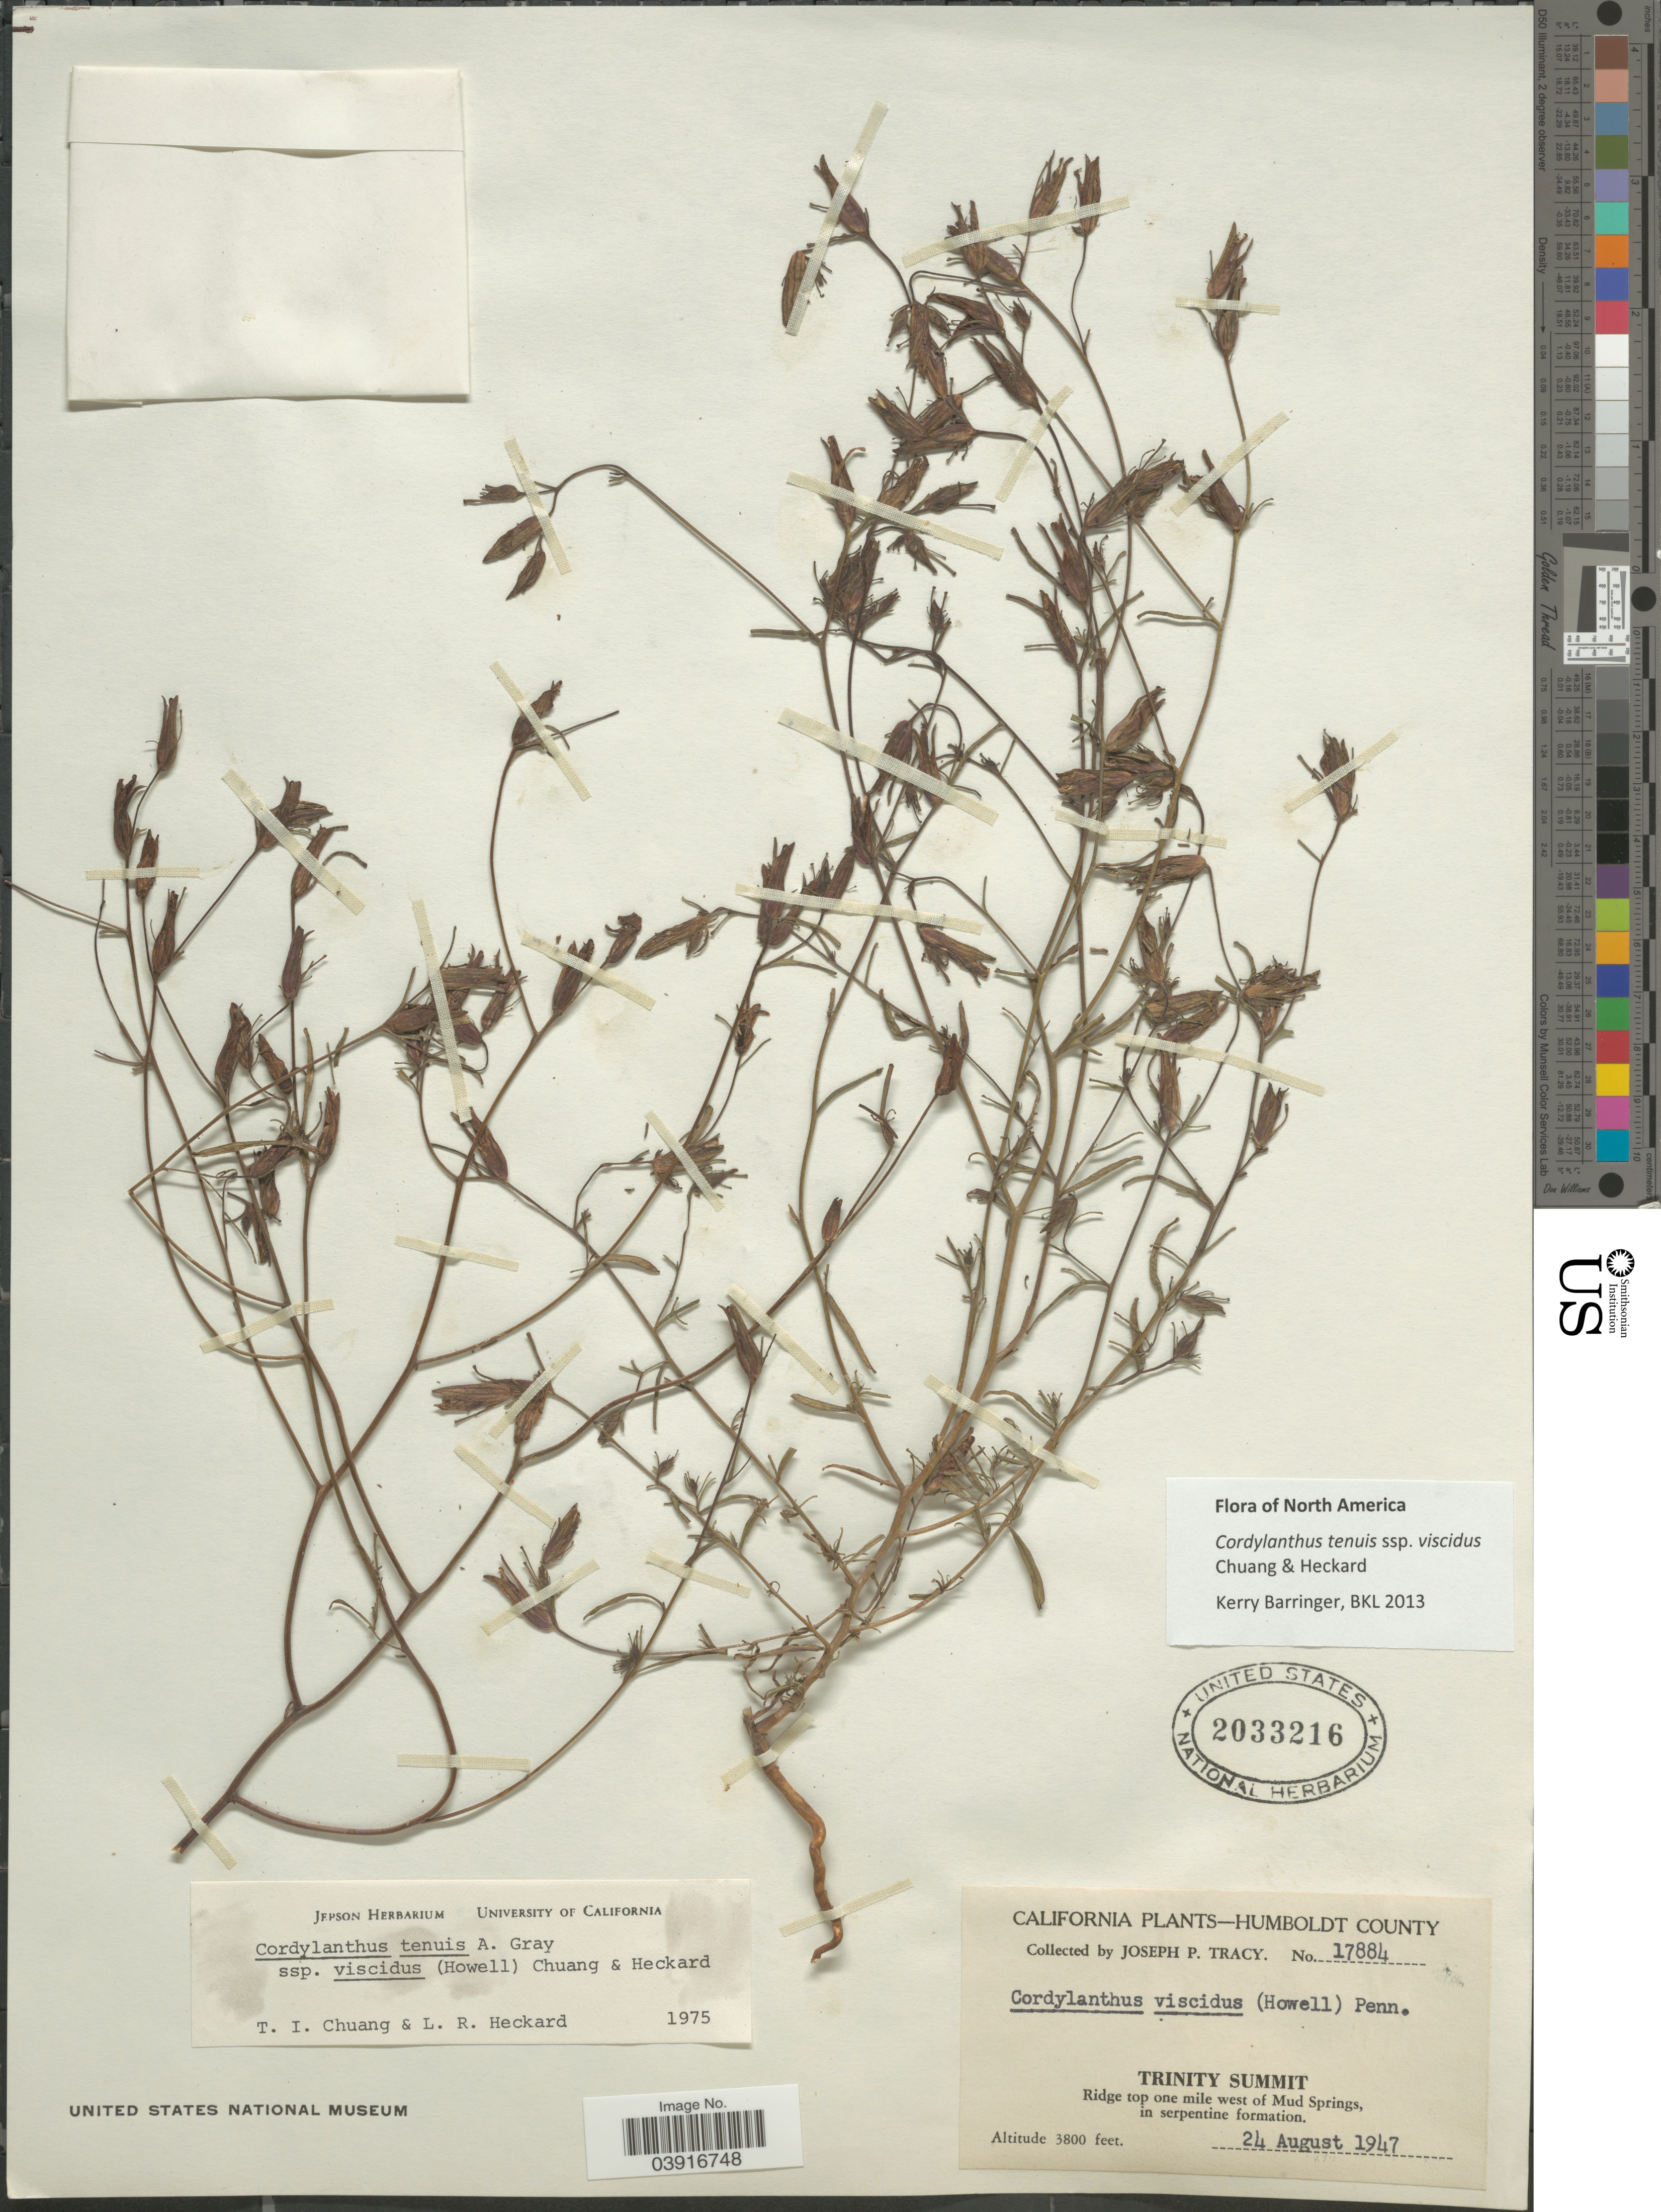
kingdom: Plantae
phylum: Tracheophyta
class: Magnoliopsida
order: Lamiales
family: Orobanchaceae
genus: Cordylanthus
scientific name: Cordylanthus tenuis subsp. viscidus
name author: (Howell) T.I. Chuang & Heckard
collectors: J. Tracy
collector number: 17884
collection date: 1947-08-24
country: United States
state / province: California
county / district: Humboldt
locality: Humboldt County. Trinity Summit. Ridge top one mile west of Mud Springs, in serpentine formation.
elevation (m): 1158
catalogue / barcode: US 2033216